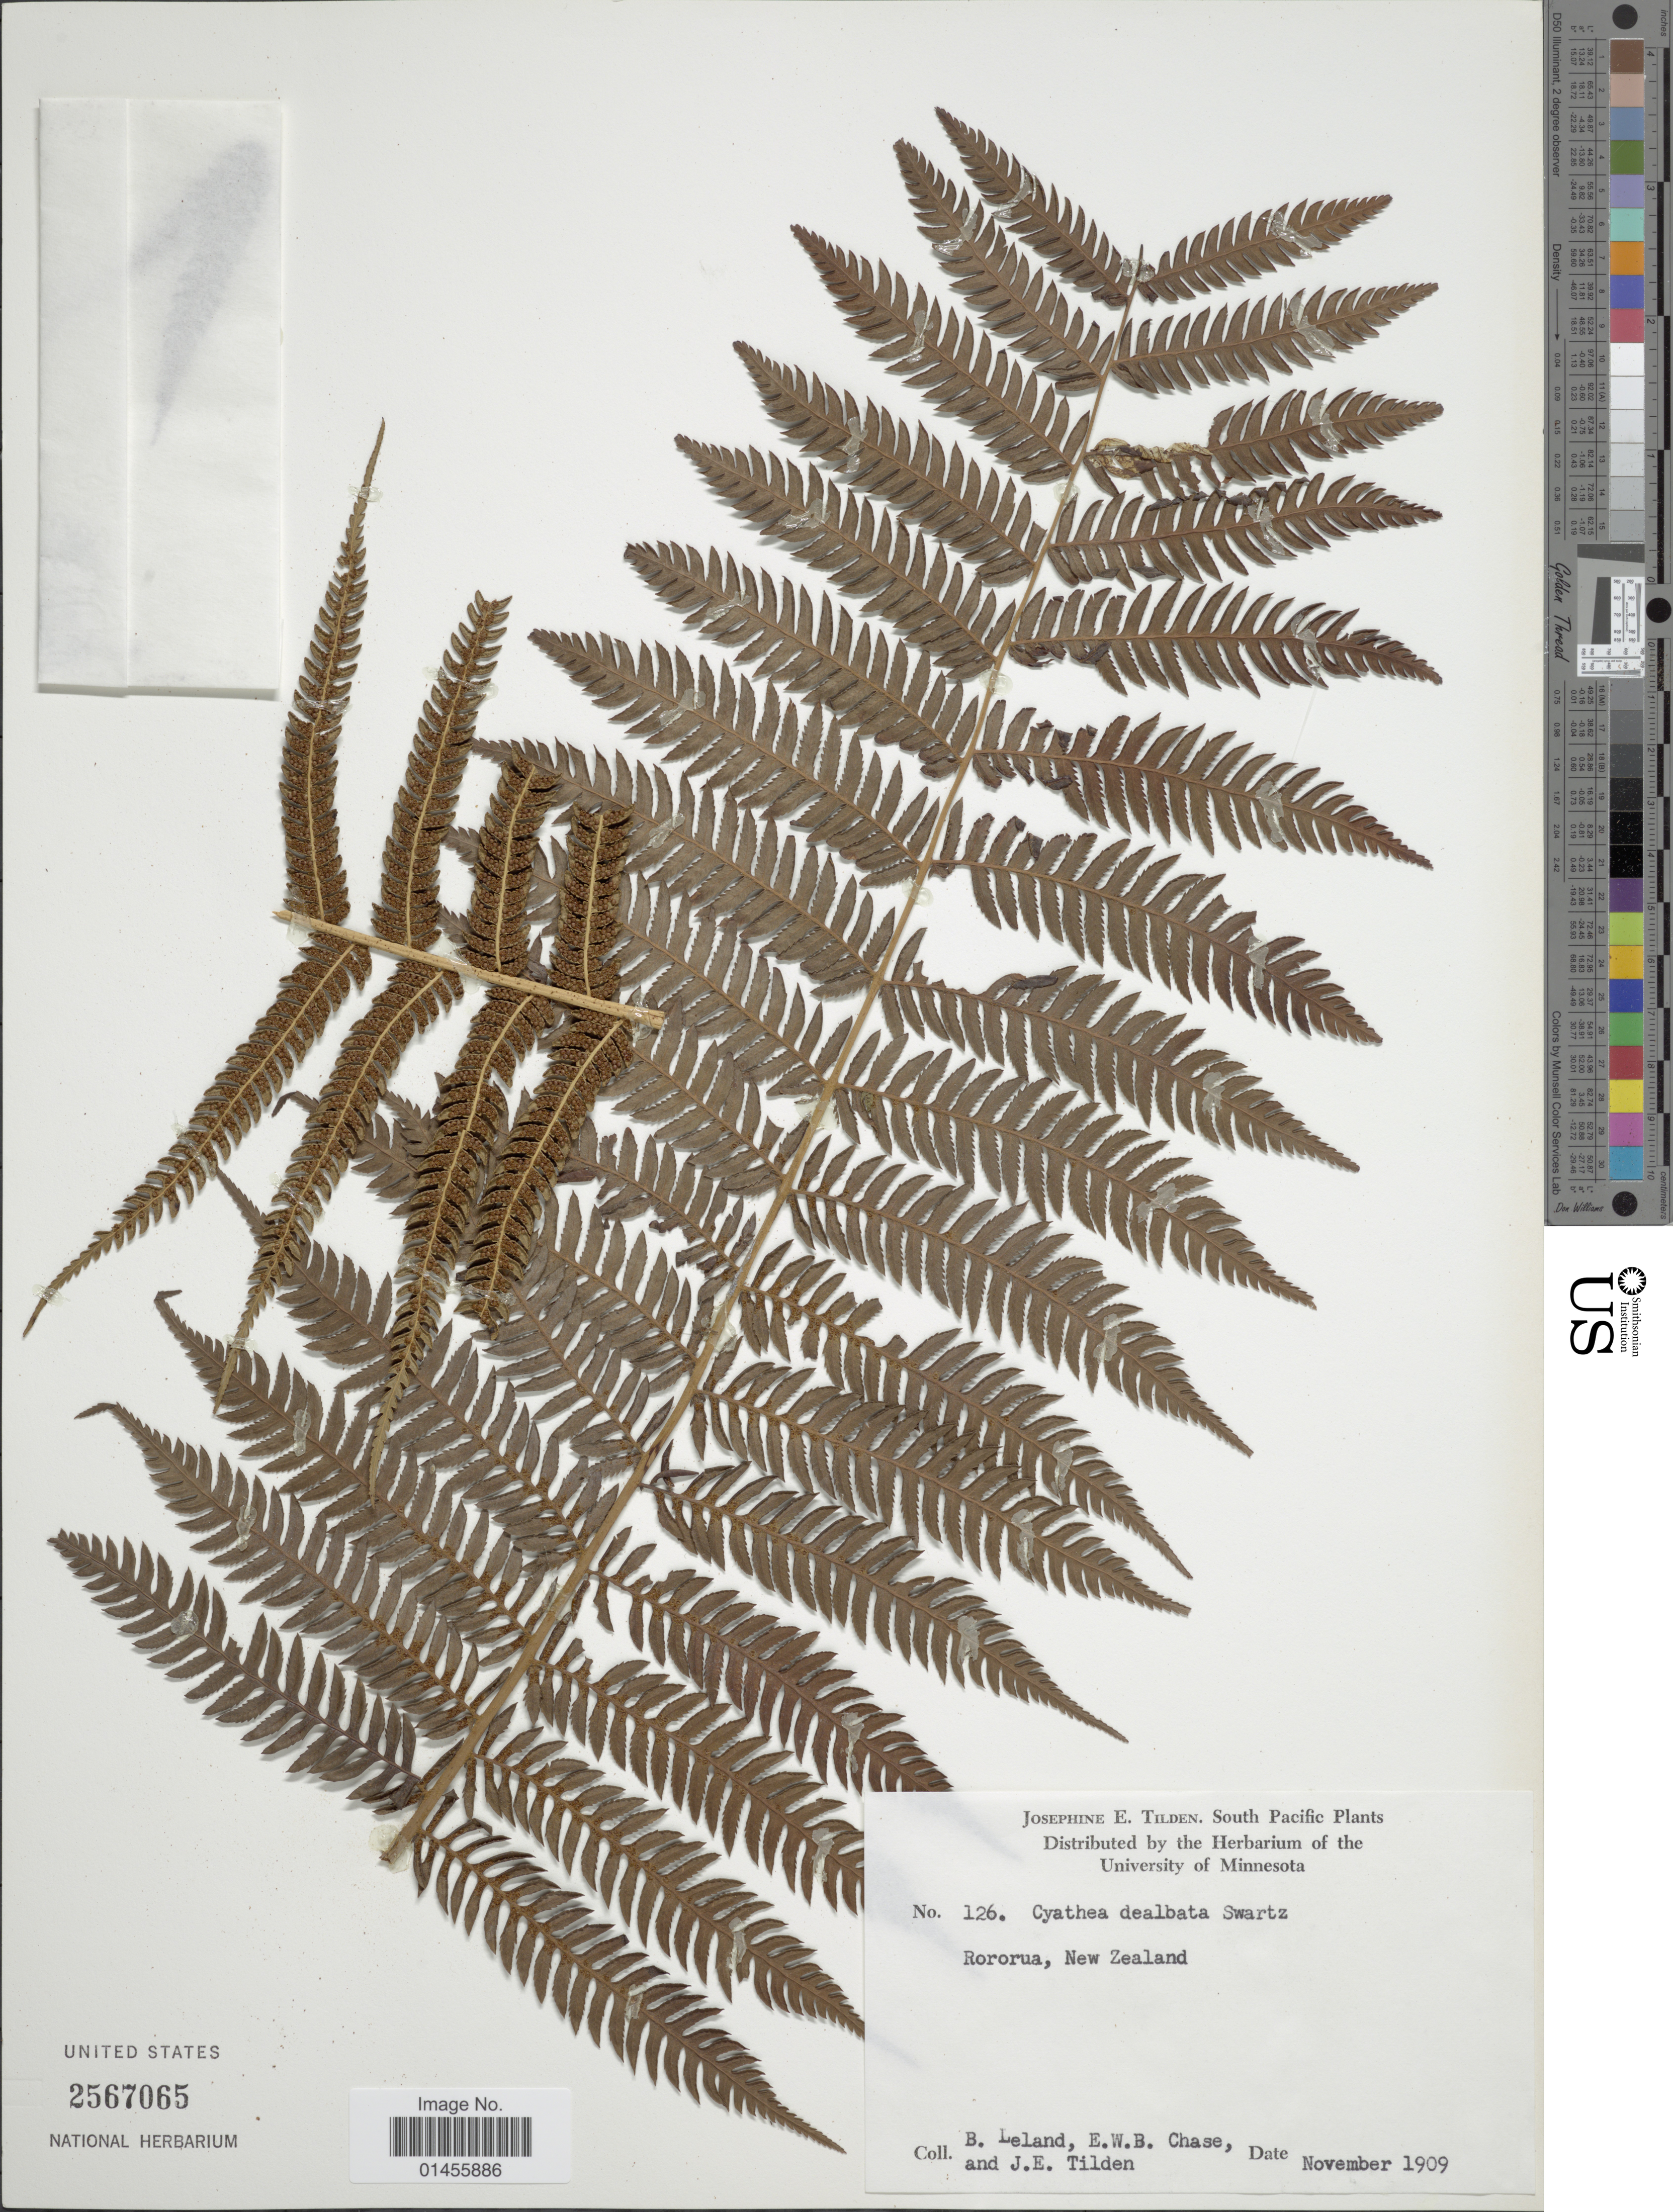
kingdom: Plantae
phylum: Tracheophyta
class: Polypodiopsida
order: Cyatheales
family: Cyatheaceae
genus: Alsophila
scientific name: Alsophila dealbata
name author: (G. Forst.)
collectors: B. Leland, E. W. Chase & J. E. Tilden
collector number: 126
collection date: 1909-11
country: New Zealand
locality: Rororua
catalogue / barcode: US 2567065